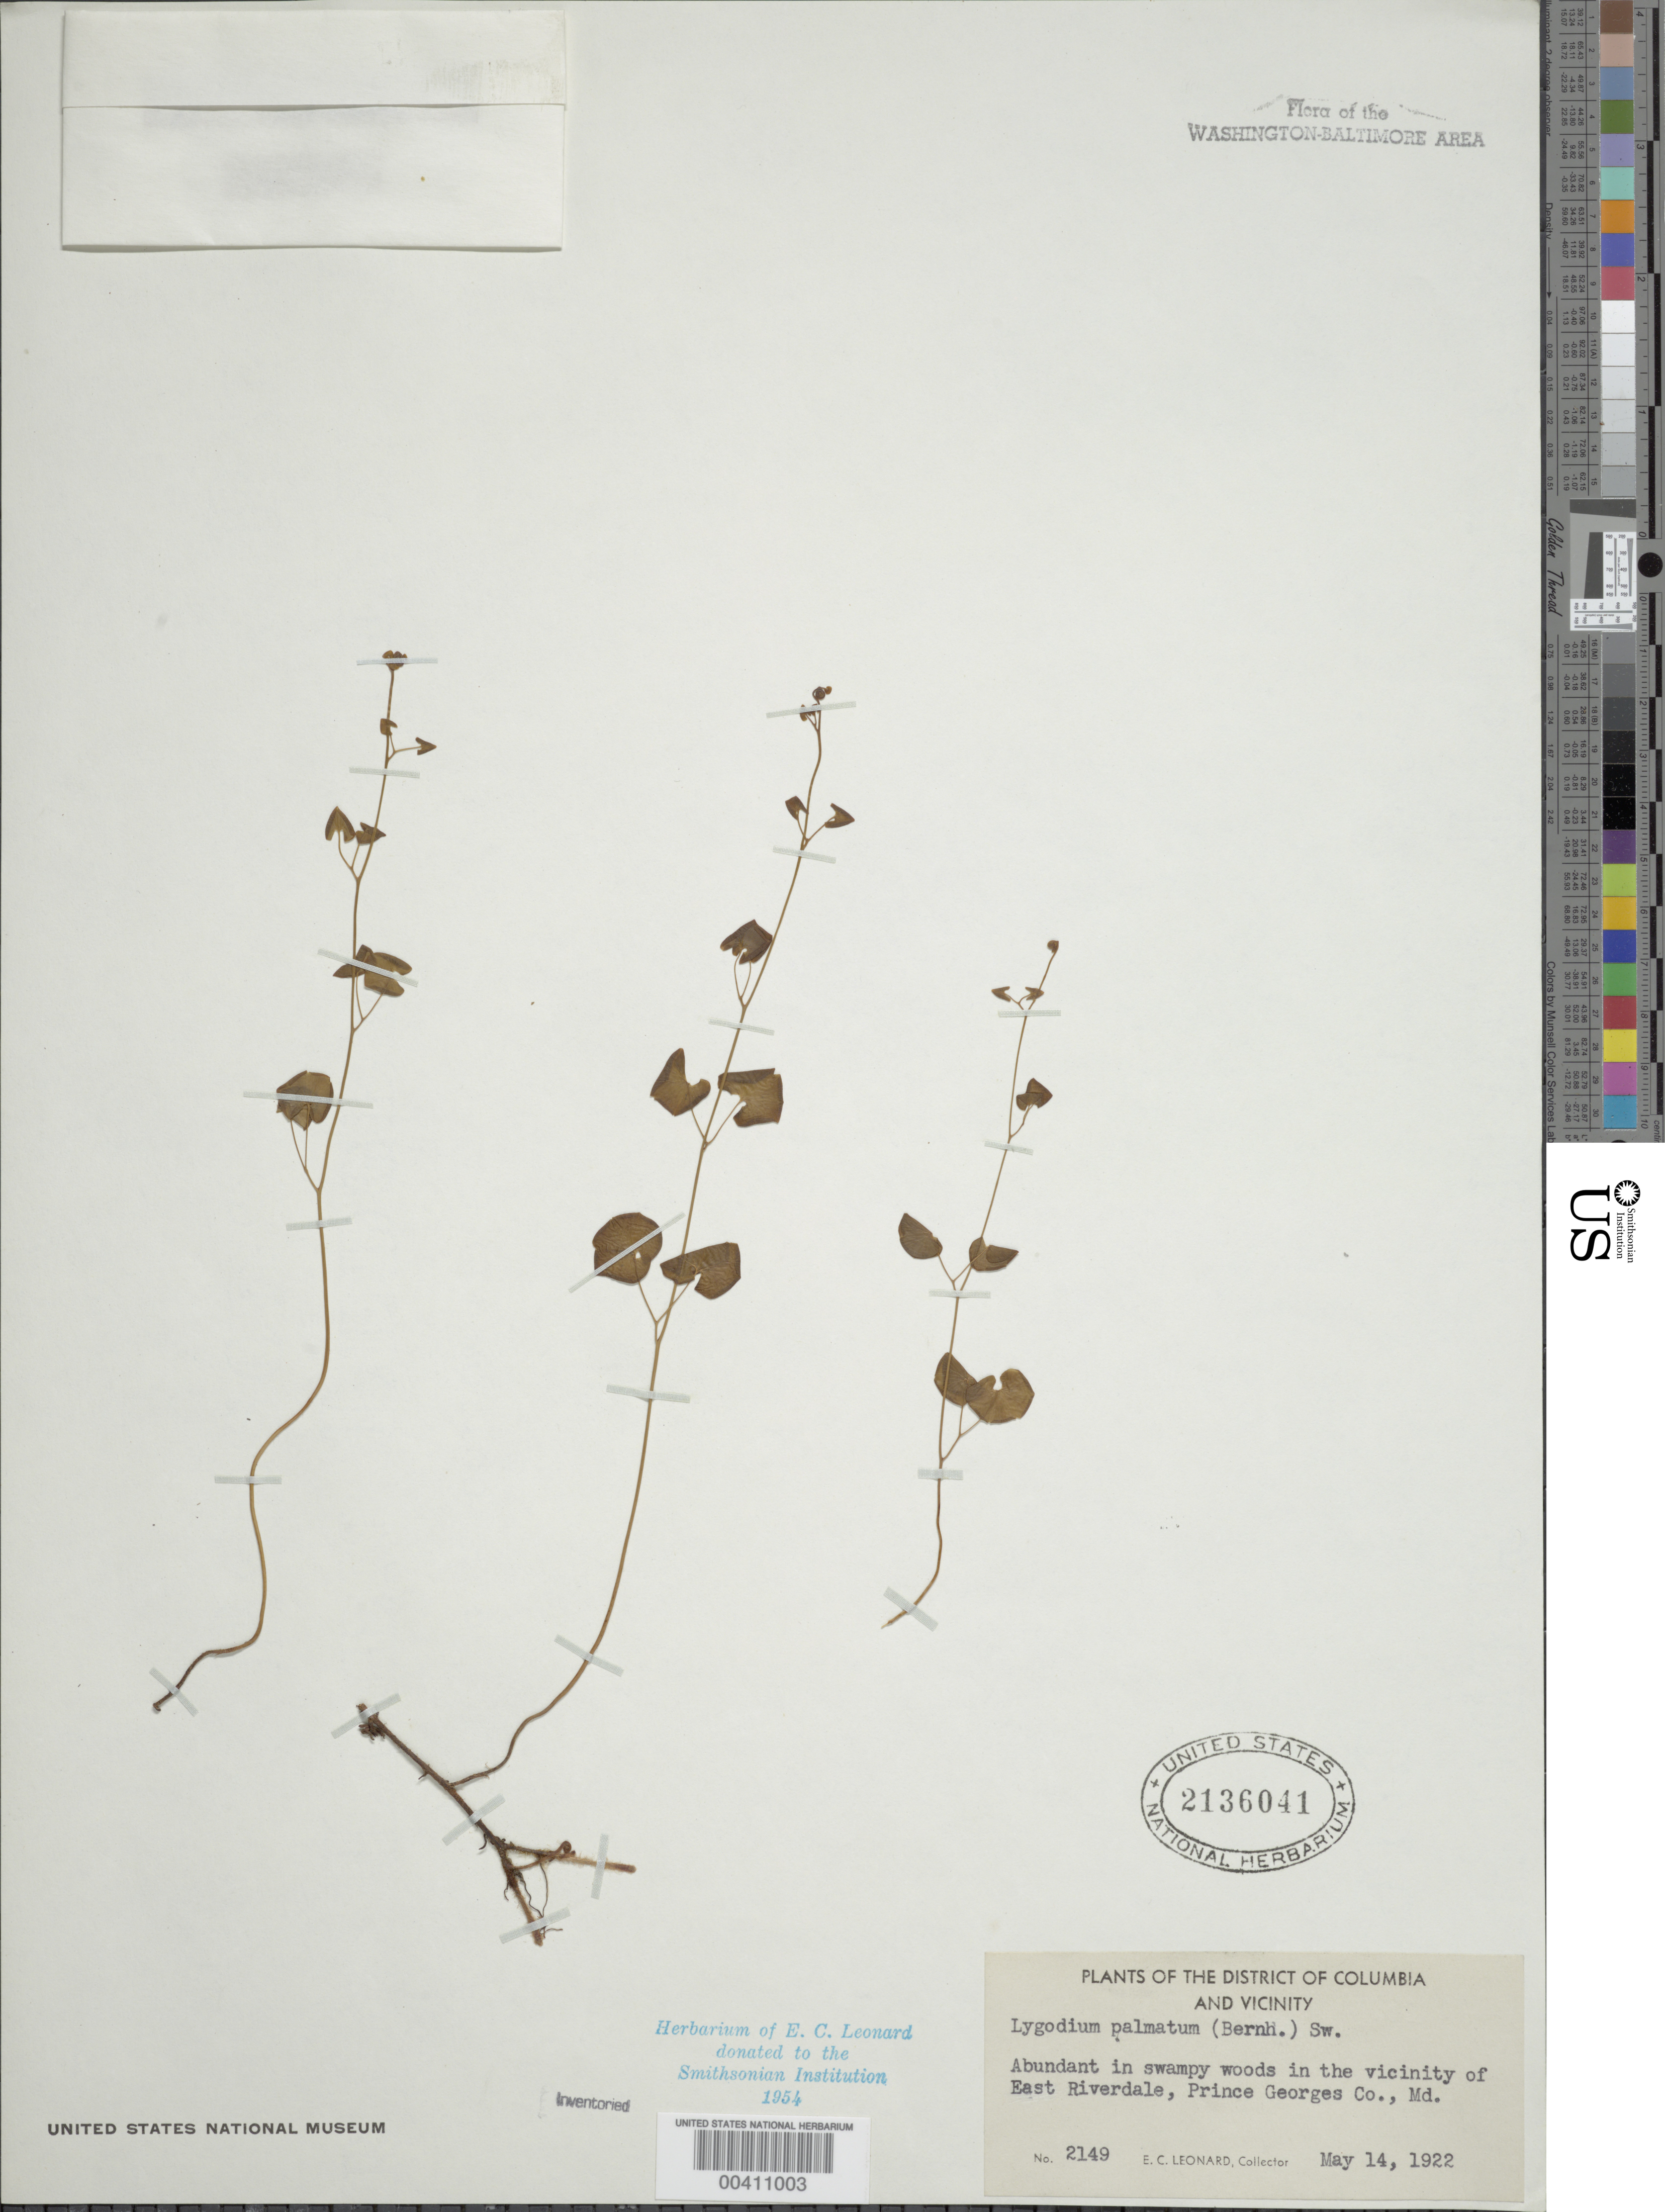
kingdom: Plantae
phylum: Tracheophyta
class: Polypodiopsida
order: Schizaeales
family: Lygodiaceae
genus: Lygodium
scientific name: Lygodium palmatum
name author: (Bernh.) Sw.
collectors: E. C. Leonard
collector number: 2149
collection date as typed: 14 May 1922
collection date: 1922-05-14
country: United States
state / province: Maryland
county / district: Prince George's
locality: East Riverdale vicinity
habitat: In swampy woods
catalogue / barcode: US 2136041